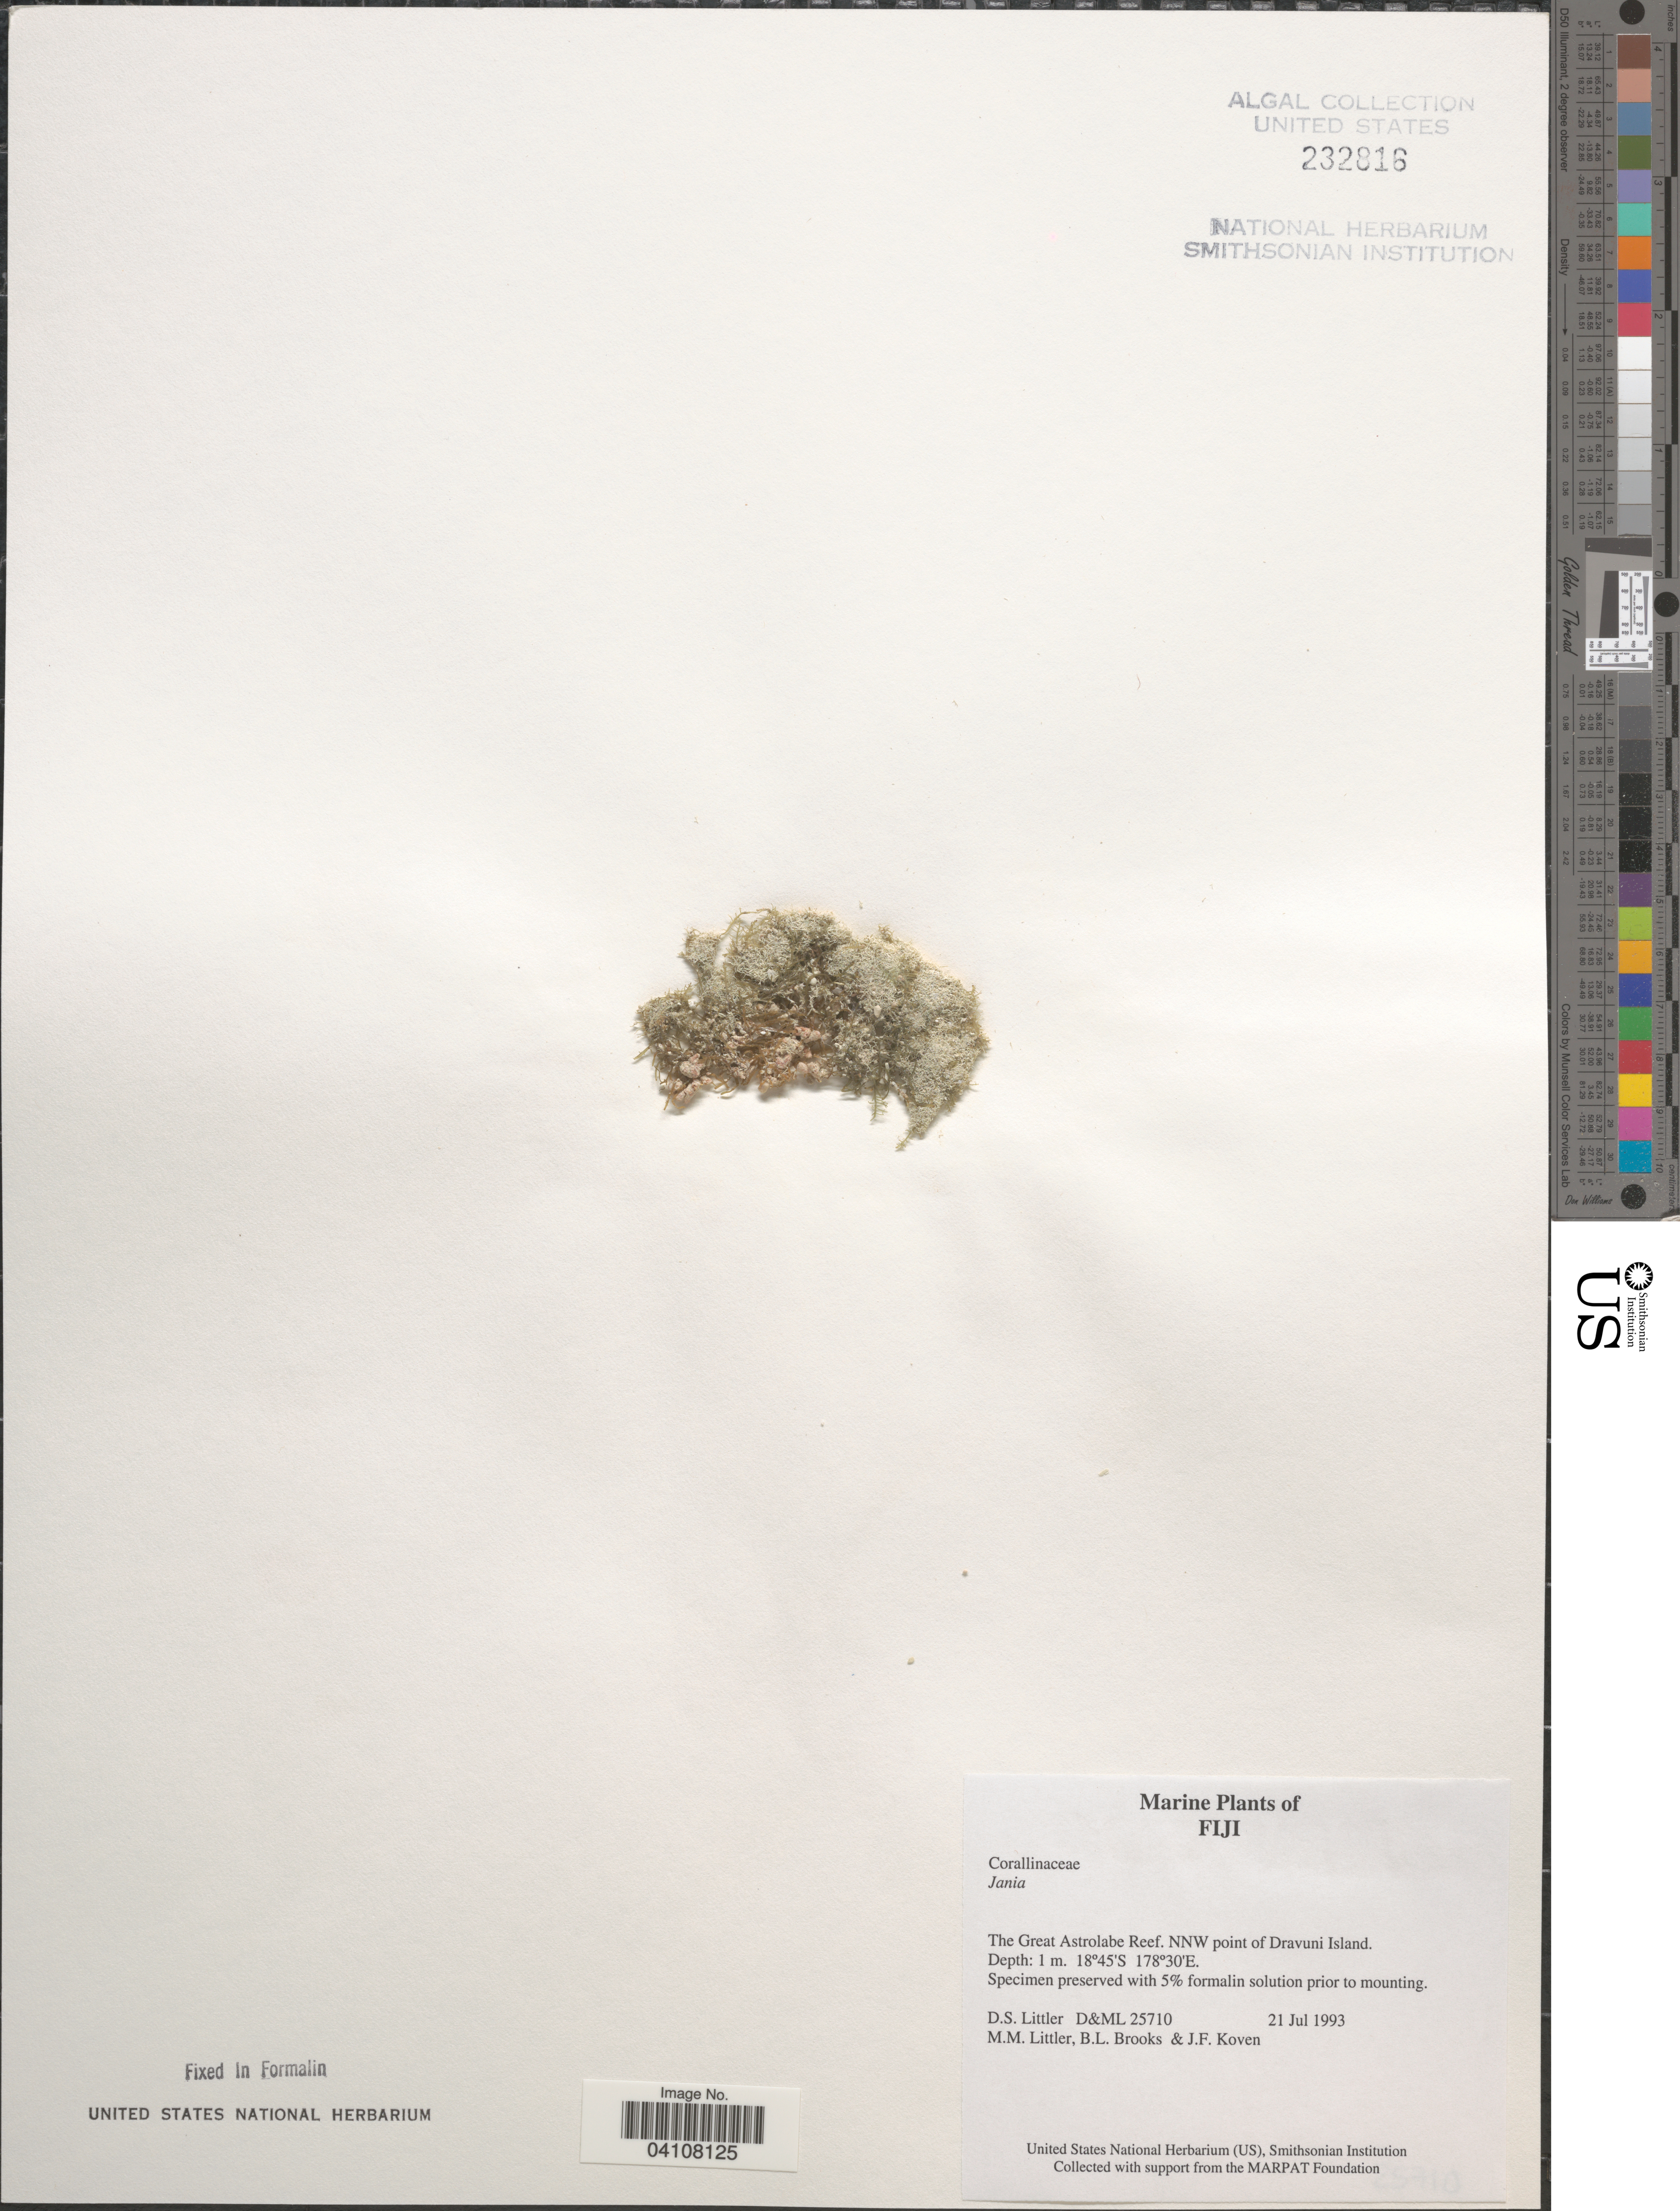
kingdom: Plantae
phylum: Rhodophyta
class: Florideophyceae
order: Corallinales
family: Corallinaceae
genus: Jania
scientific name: Jania sp.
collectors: D. S. Littler, B. Brooks & J. Koven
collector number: D&ML25710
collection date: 1993-07-21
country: Fiji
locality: The Great Astrolabe Reef. NNW point of Dravuni Island.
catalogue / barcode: US 232816